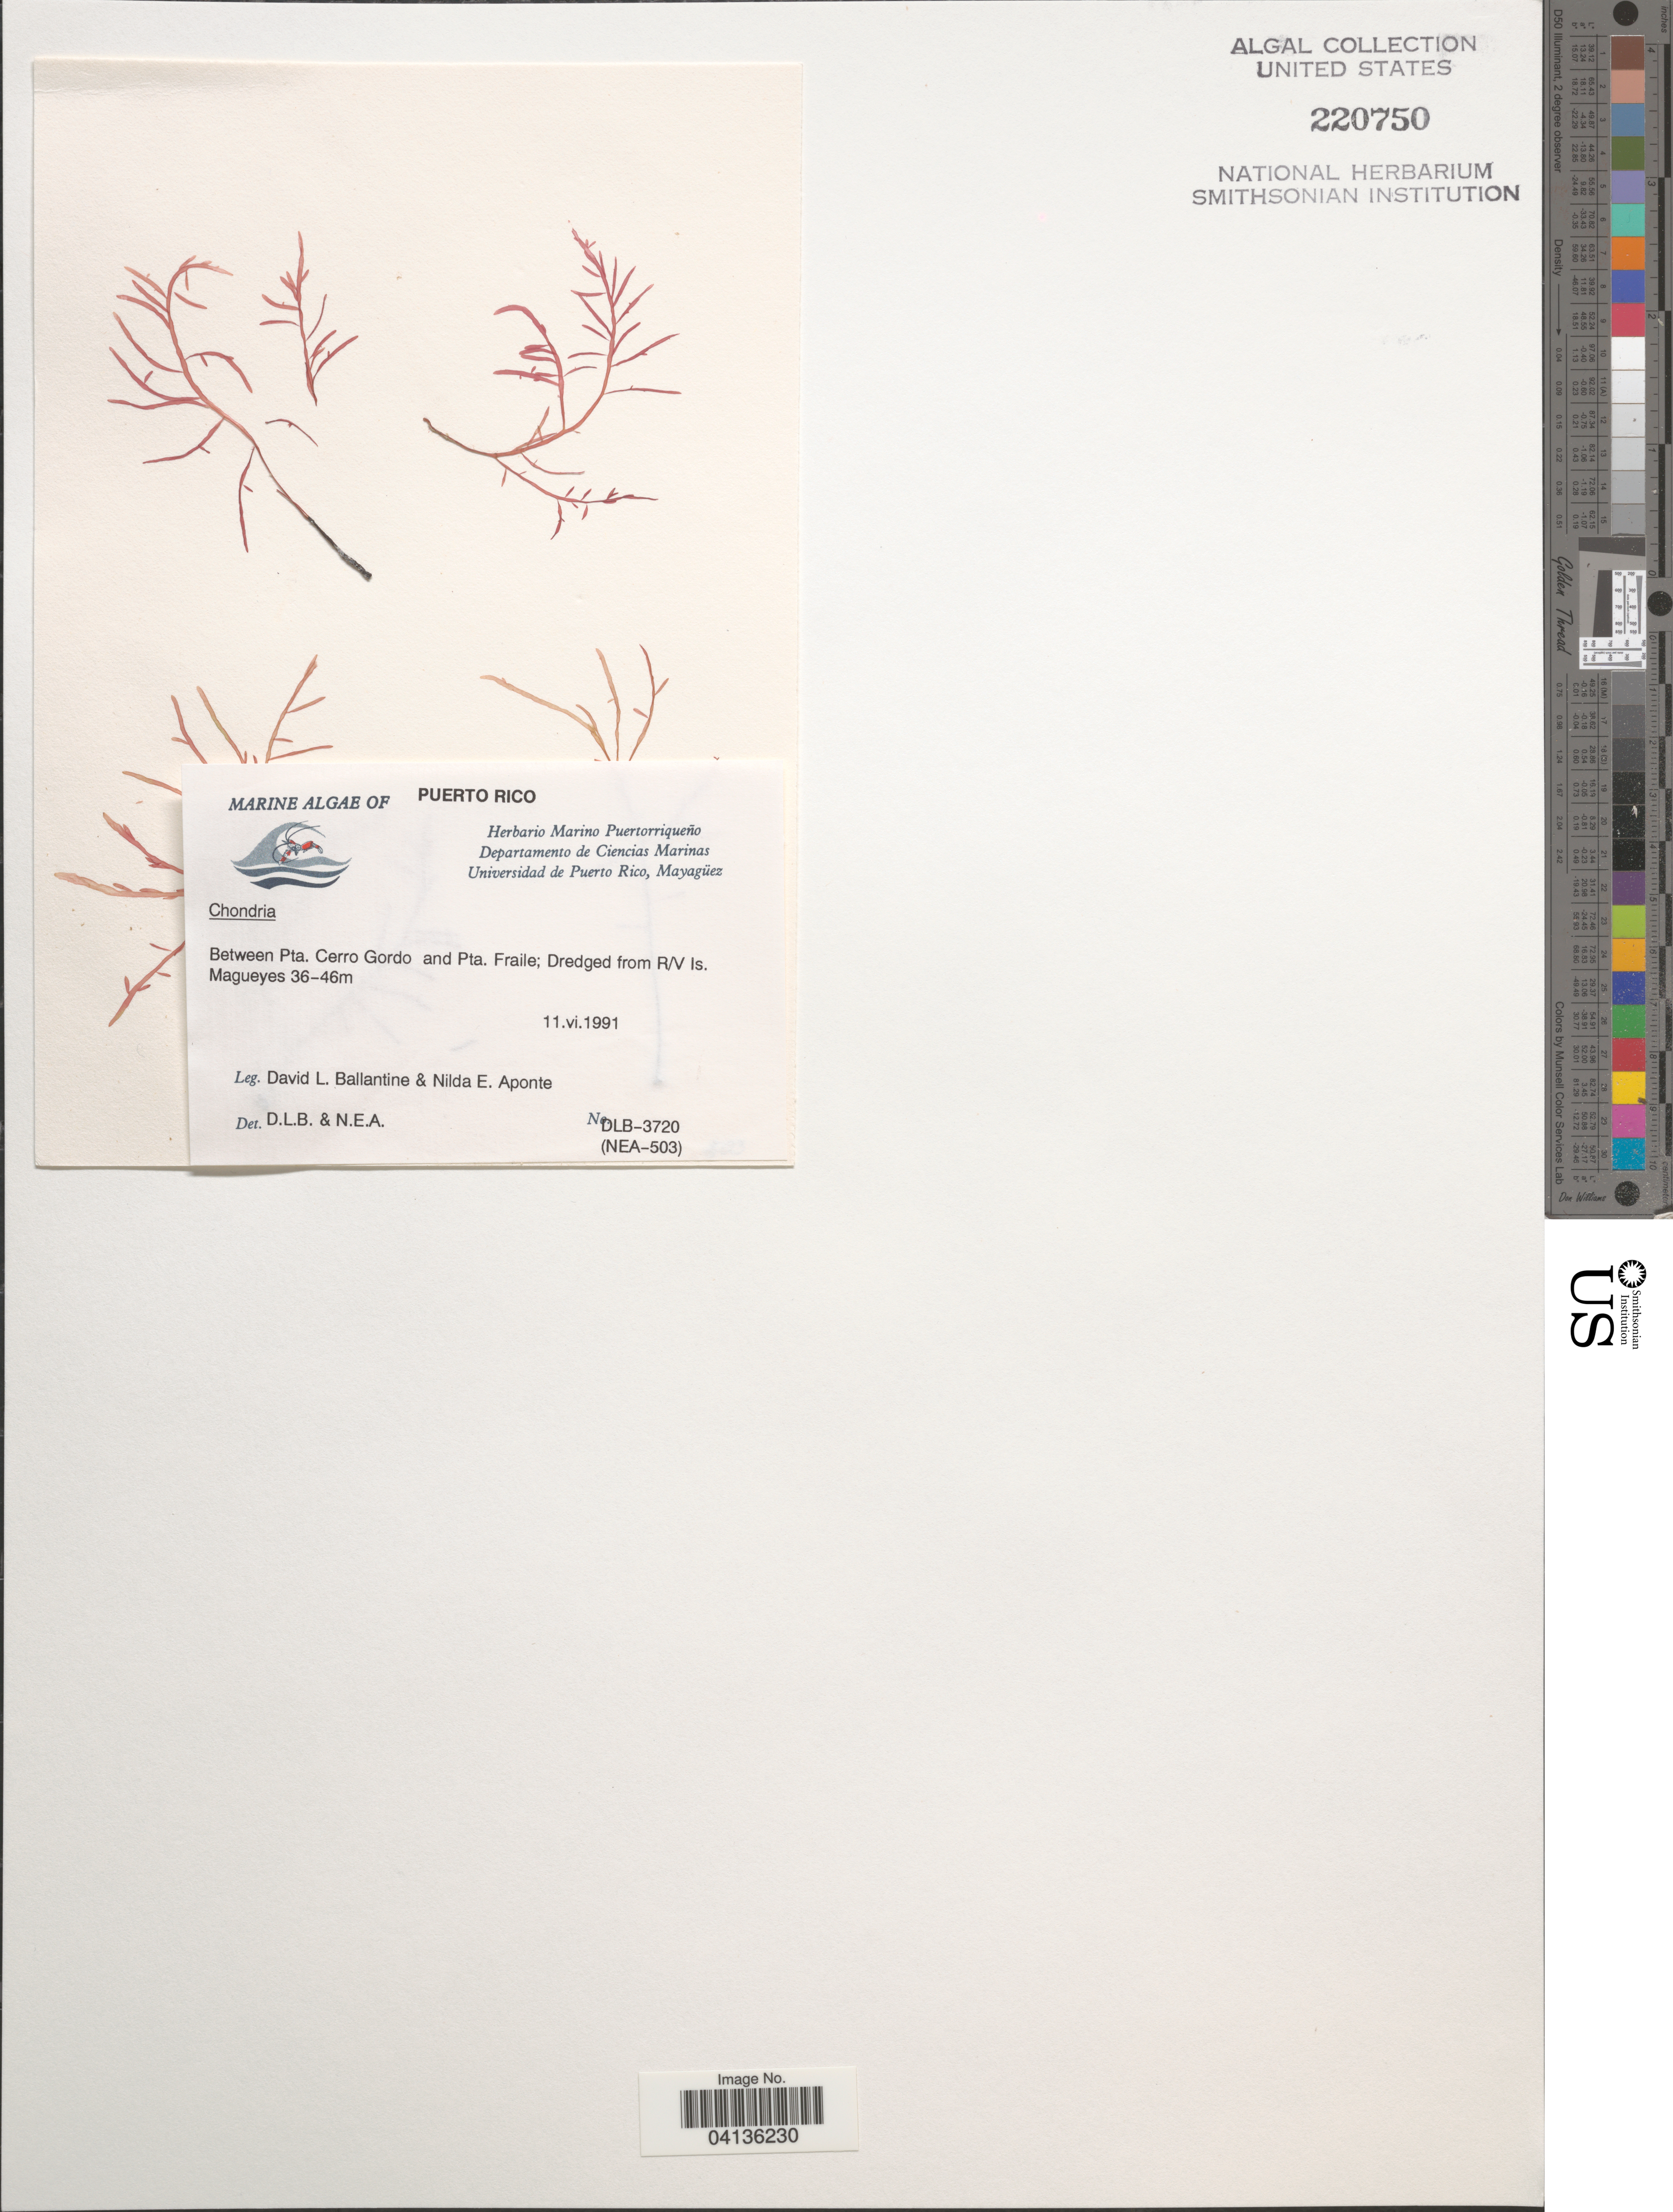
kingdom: Plantae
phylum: Rhodophyta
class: Florideophyceae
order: Ceramiales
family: Rhodomelaceae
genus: Chondria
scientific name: Chondria sp.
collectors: D.L. Ballantine & N. E. Aponte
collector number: DLB-3720/(NEA-503)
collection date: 1991-06-11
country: Puerto Rico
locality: Between Pta. Cerro Gordo and Pta. Fraile; Dredged from R/V Is. Magueyes.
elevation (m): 36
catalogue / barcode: US 220750